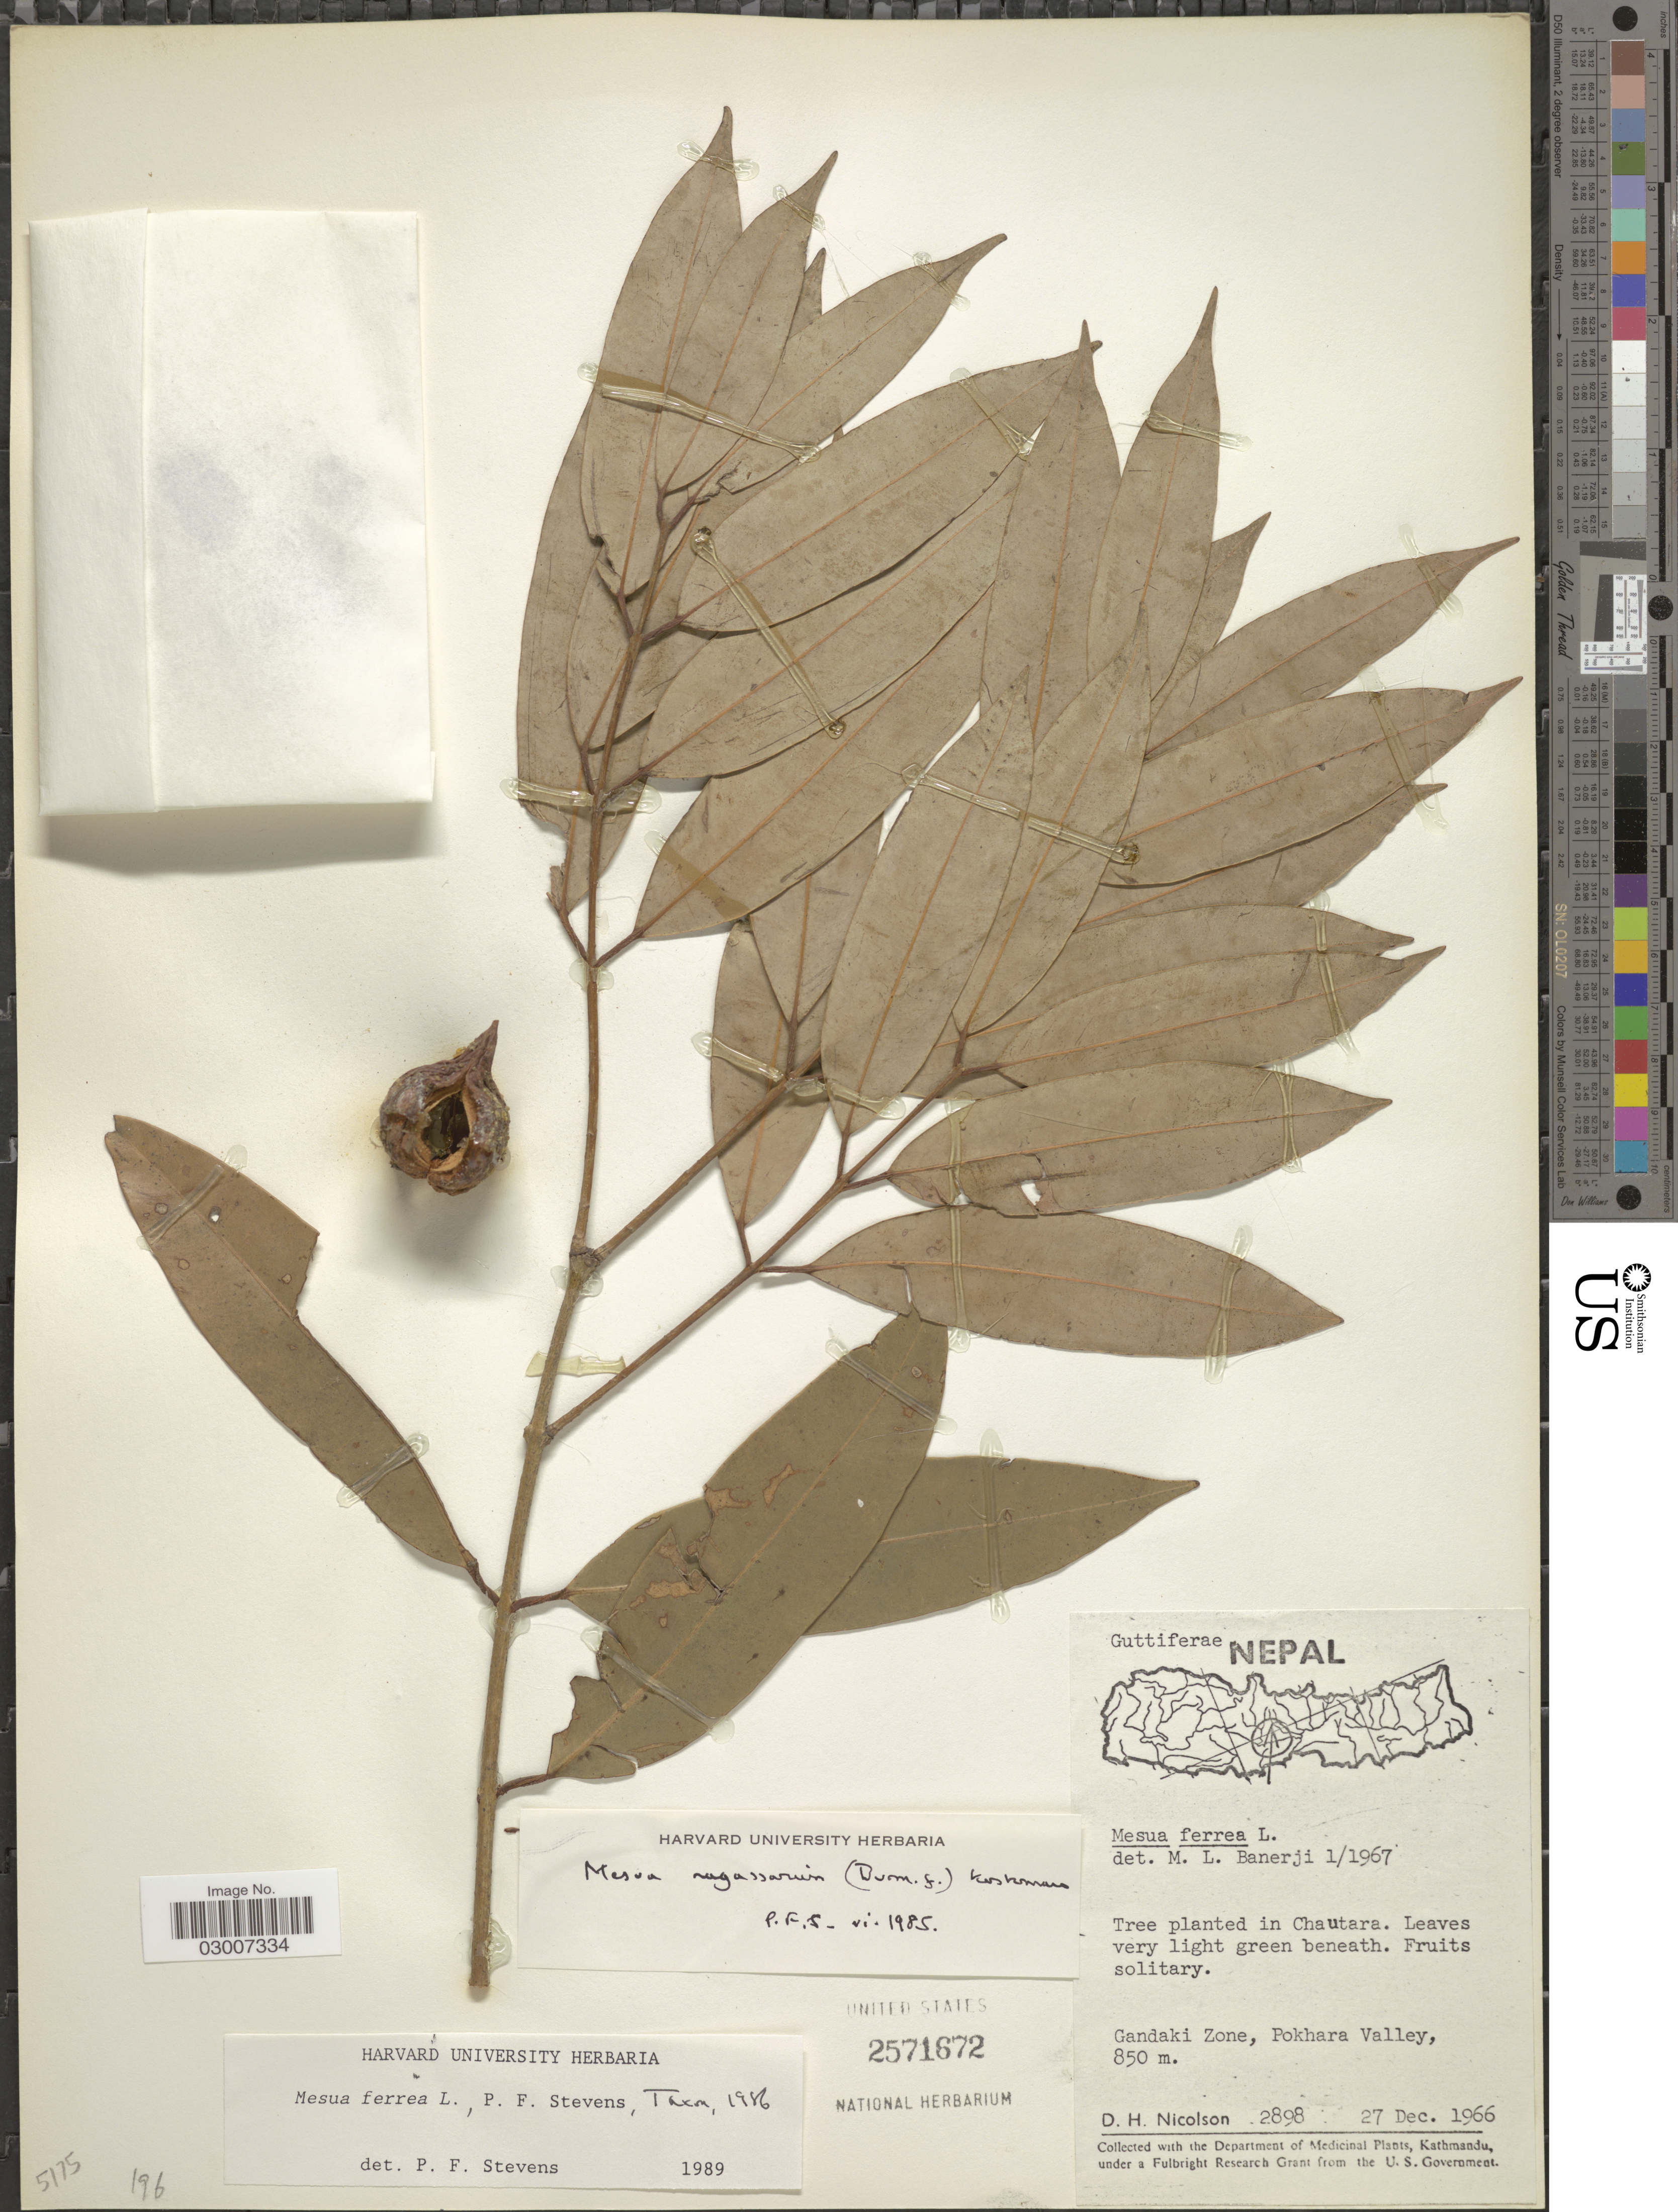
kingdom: Plantae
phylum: Tracheophyta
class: Magnoliopsida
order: Malpighiales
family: Calophyllaceae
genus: Mesua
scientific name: Mesua ferrea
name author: L.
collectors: D. H. Nicolson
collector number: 2898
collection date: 1966-12-27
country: Nepal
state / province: Gandaki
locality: Gandaki Zone, Pokhara Valley.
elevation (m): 850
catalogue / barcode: US 2571672